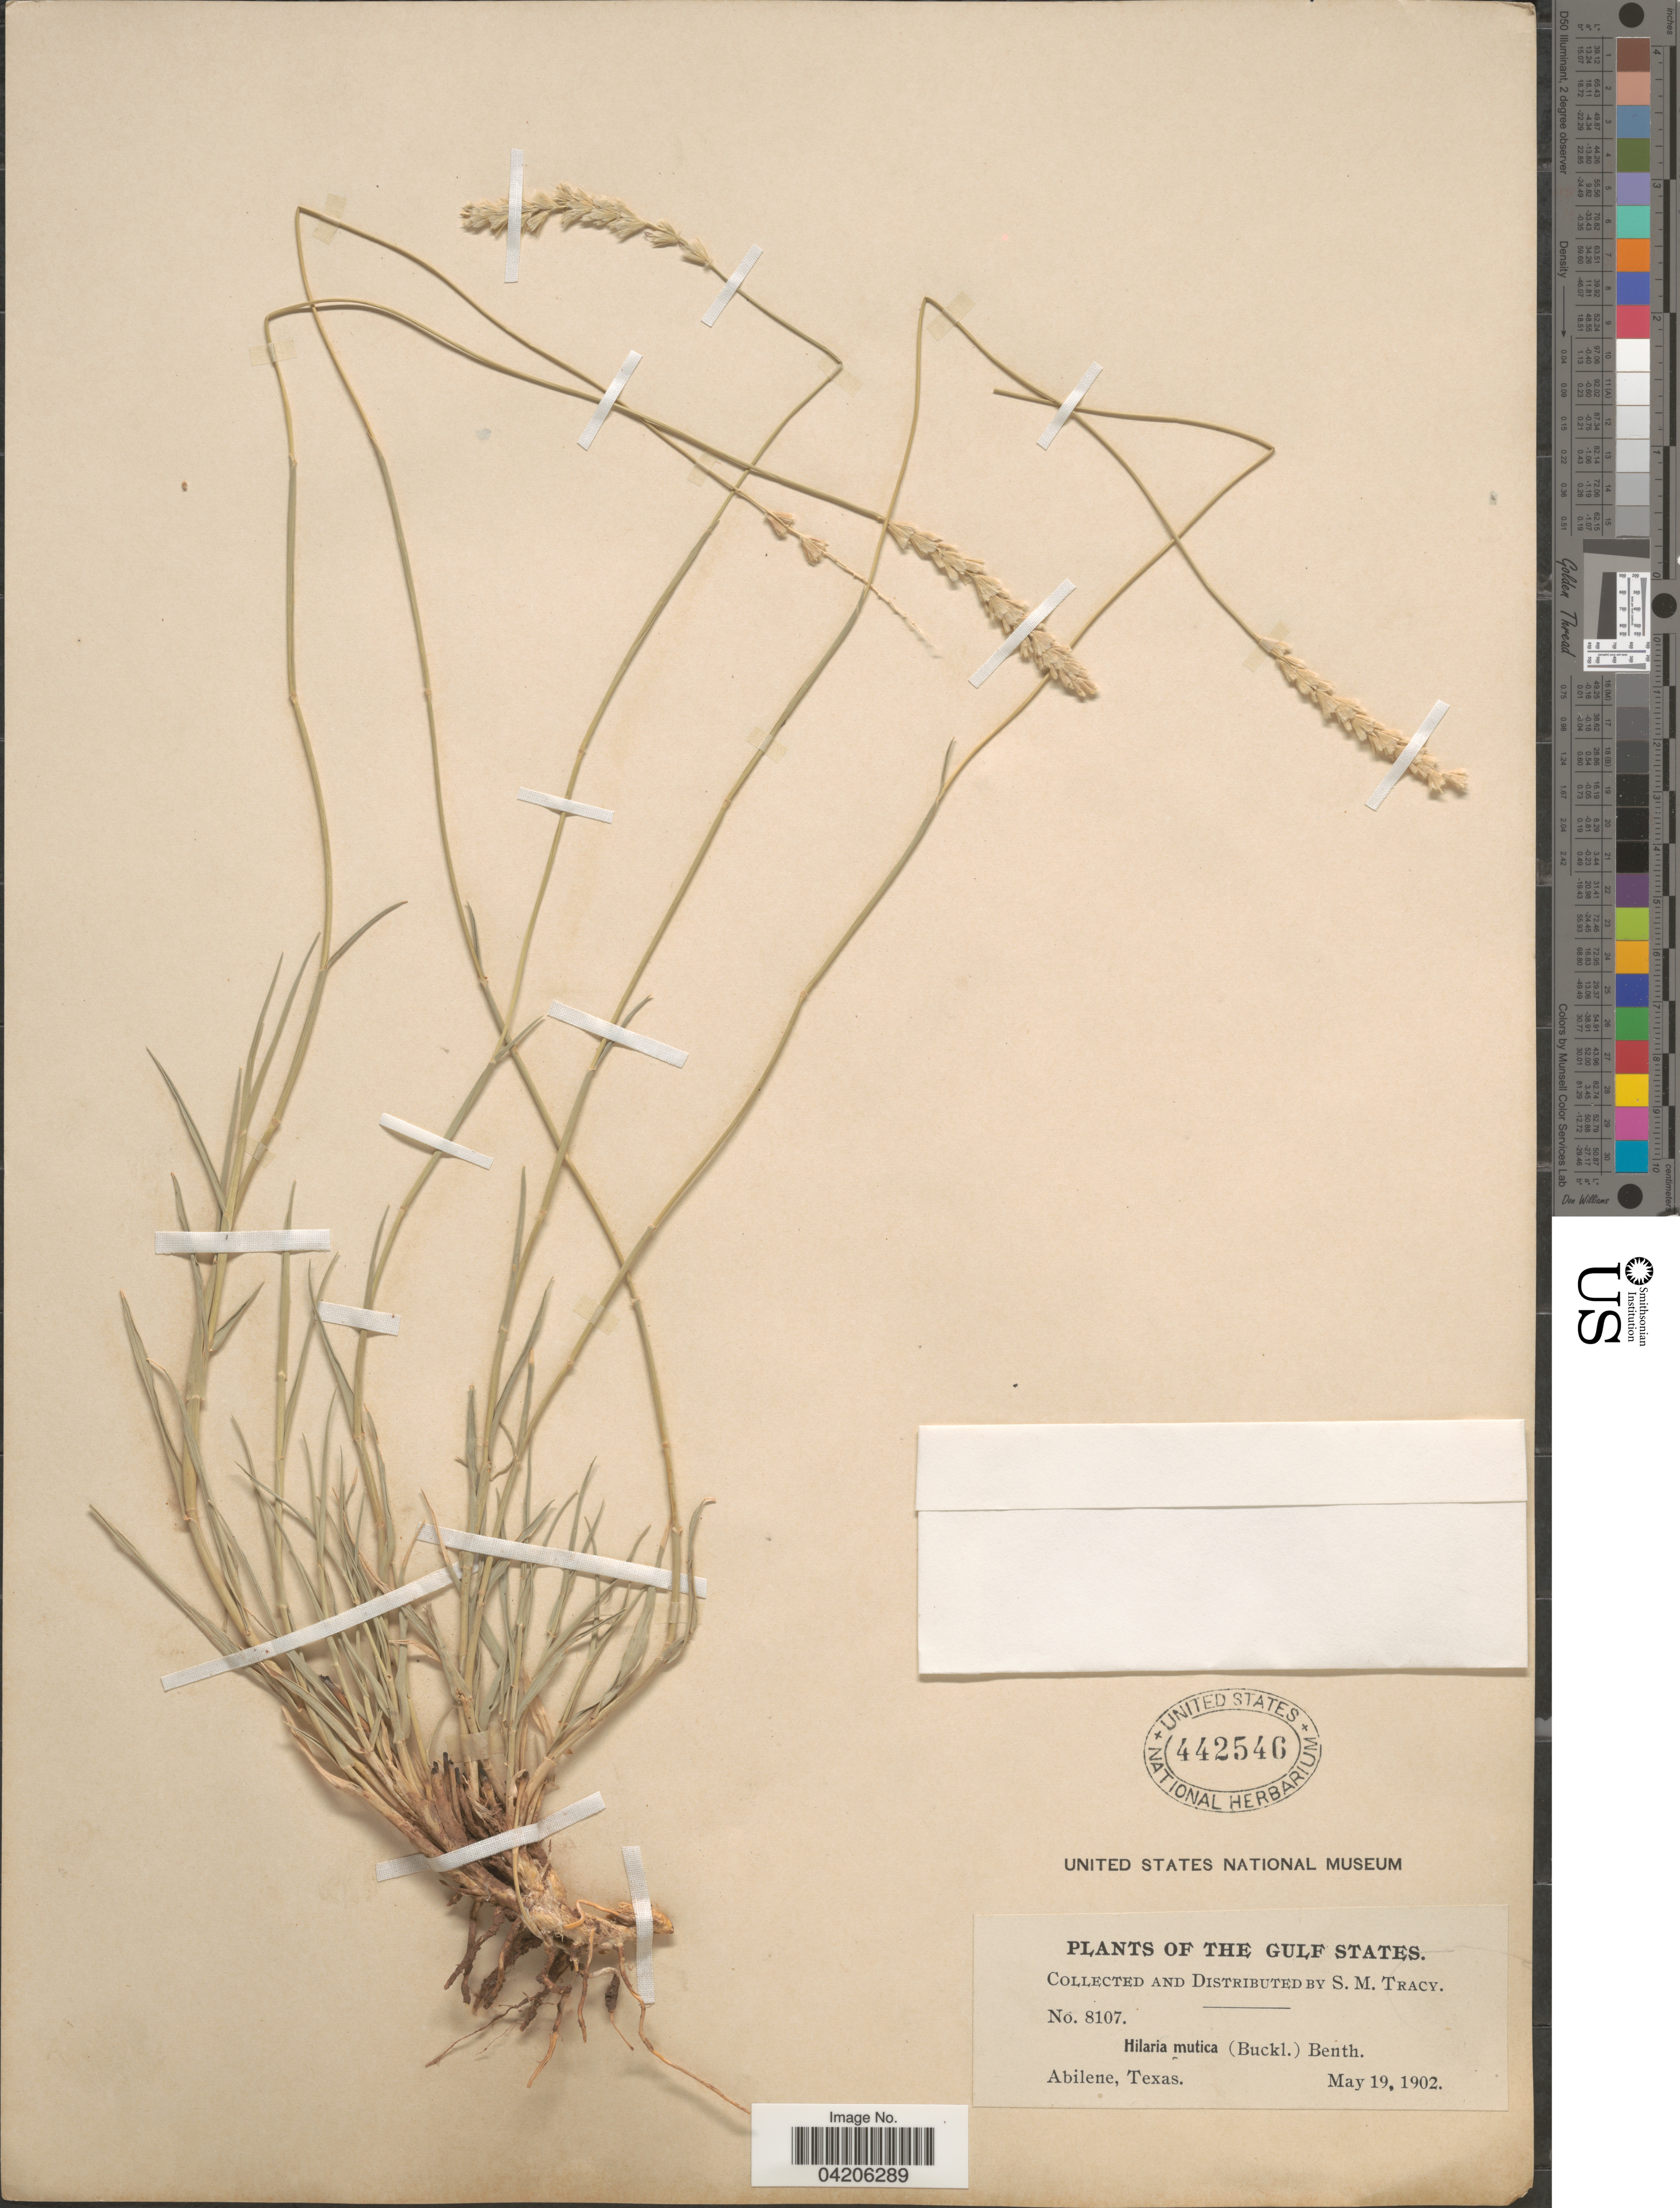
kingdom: Plantae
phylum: Tracheophyta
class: Liliopsida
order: Poales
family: Poaceae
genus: Hilaria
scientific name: Hilaria mutica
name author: (Buckley) Benth.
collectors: S. M. Tracy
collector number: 8107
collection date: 1902-05-19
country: United States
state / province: Texas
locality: The Gulf States. Abilene.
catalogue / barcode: US 442546